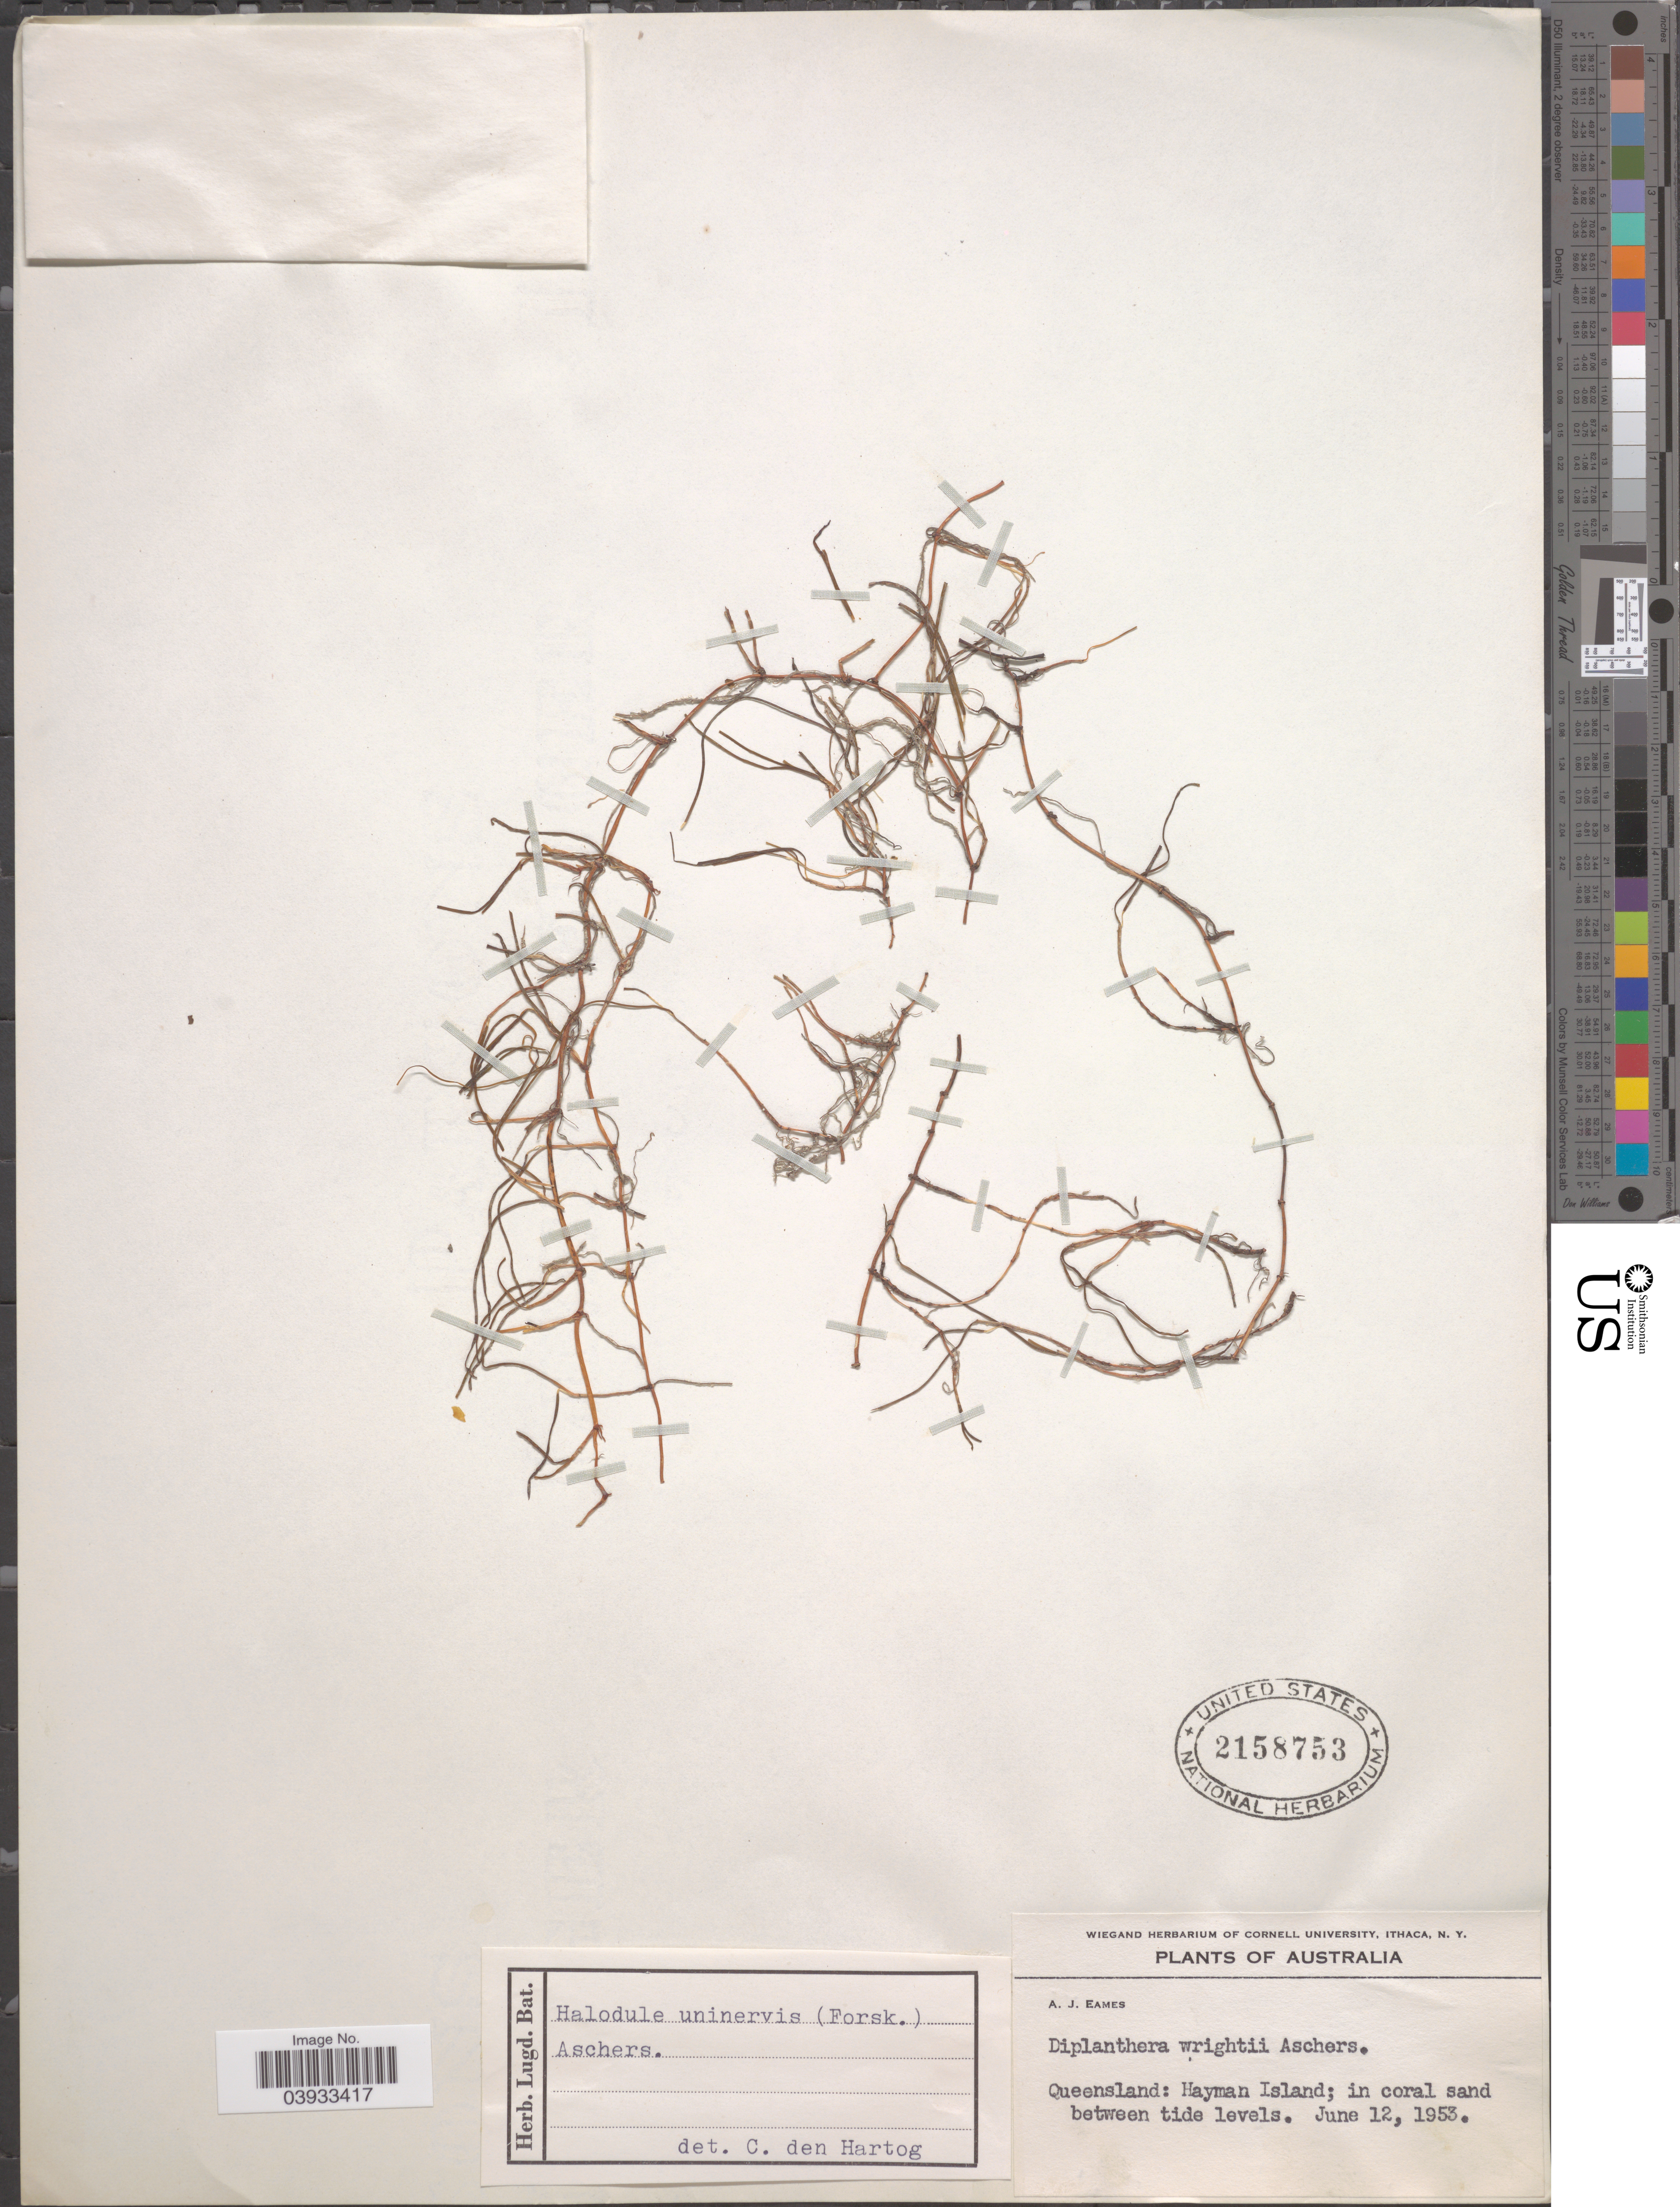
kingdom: Plantae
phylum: Tracheophyta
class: Liliopsida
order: Alismatales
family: Cymodoceaceae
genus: Halodule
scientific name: Halodule uninervis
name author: (Forssk.) Asch.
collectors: A. J. Eames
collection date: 1953-06-12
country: Australia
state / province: Queensland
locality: Hayman Island.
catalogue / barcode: US 2158753